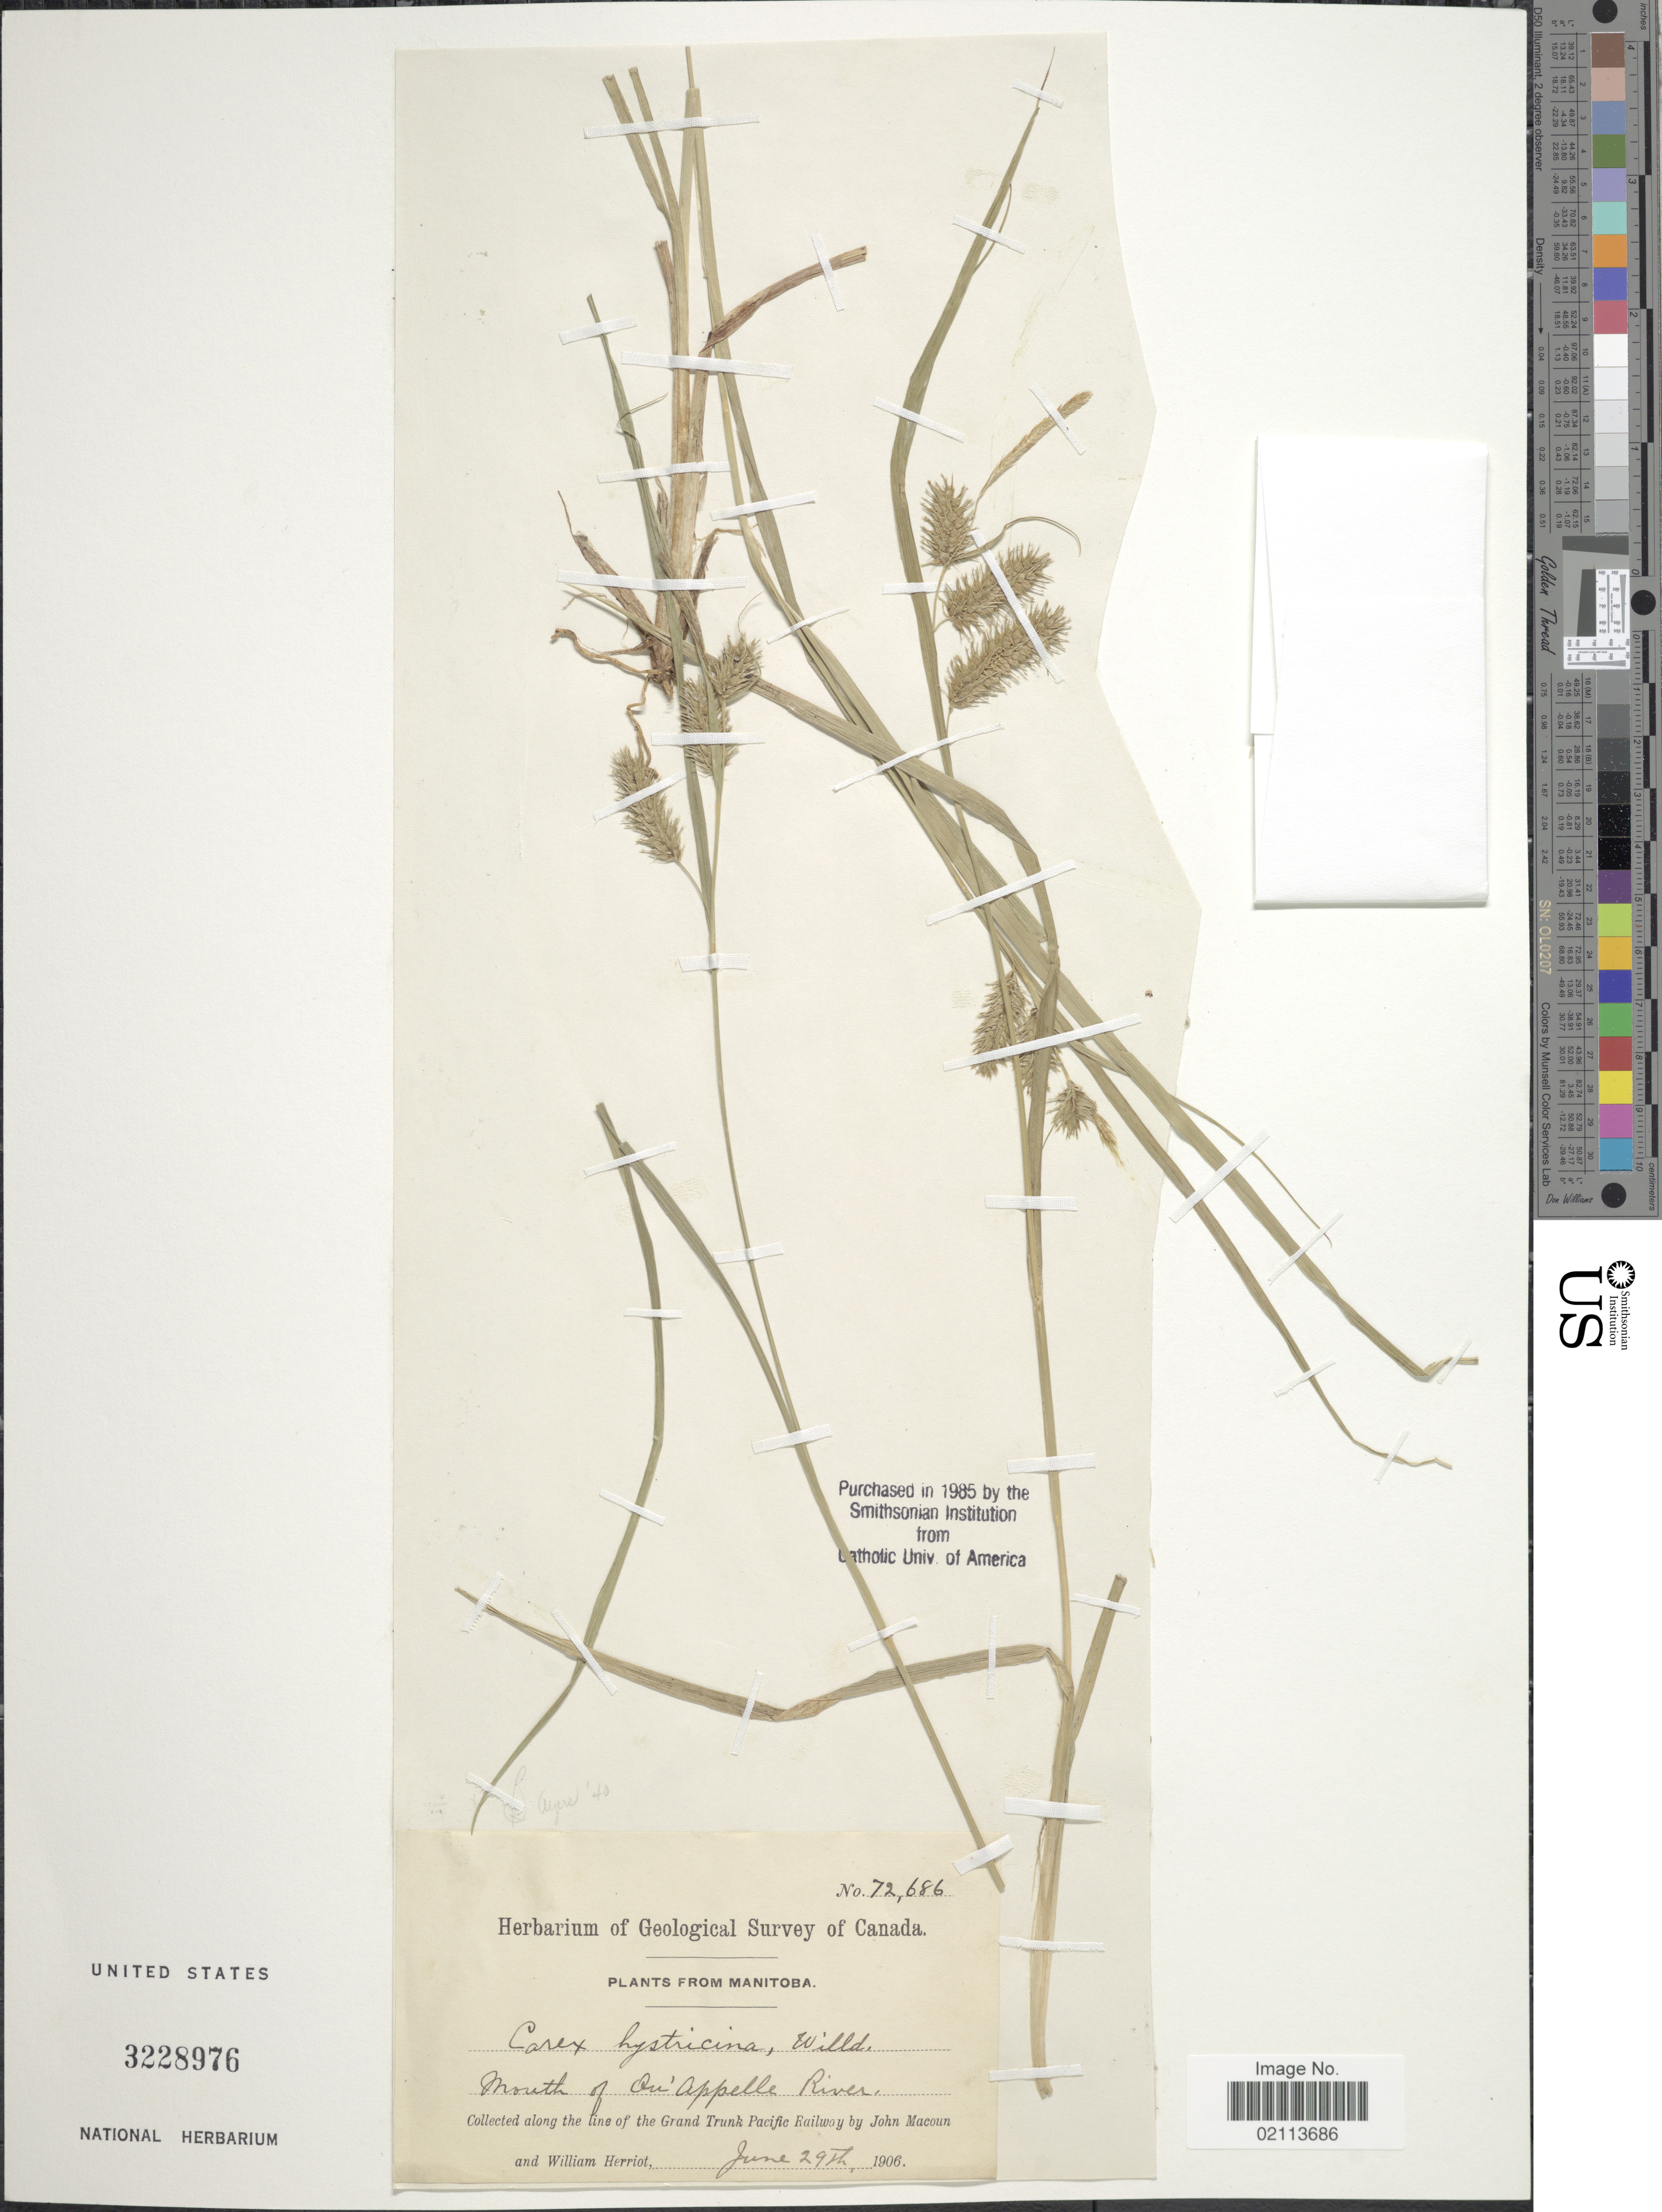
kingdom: Plantae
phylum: Tracheophyta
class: Liliopsida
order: Poales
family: Cyperaceae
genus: Carex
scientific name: Carex hystericina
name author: Muhl. ex Willd.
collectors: J. Macoun & W. Herriot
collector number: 72686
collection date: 1906-06-29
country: Canada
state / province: Manitoba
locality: Mouth of Ou'Appelle River, Along the line of The Grand Pacific Railway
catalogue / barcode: US 3228976